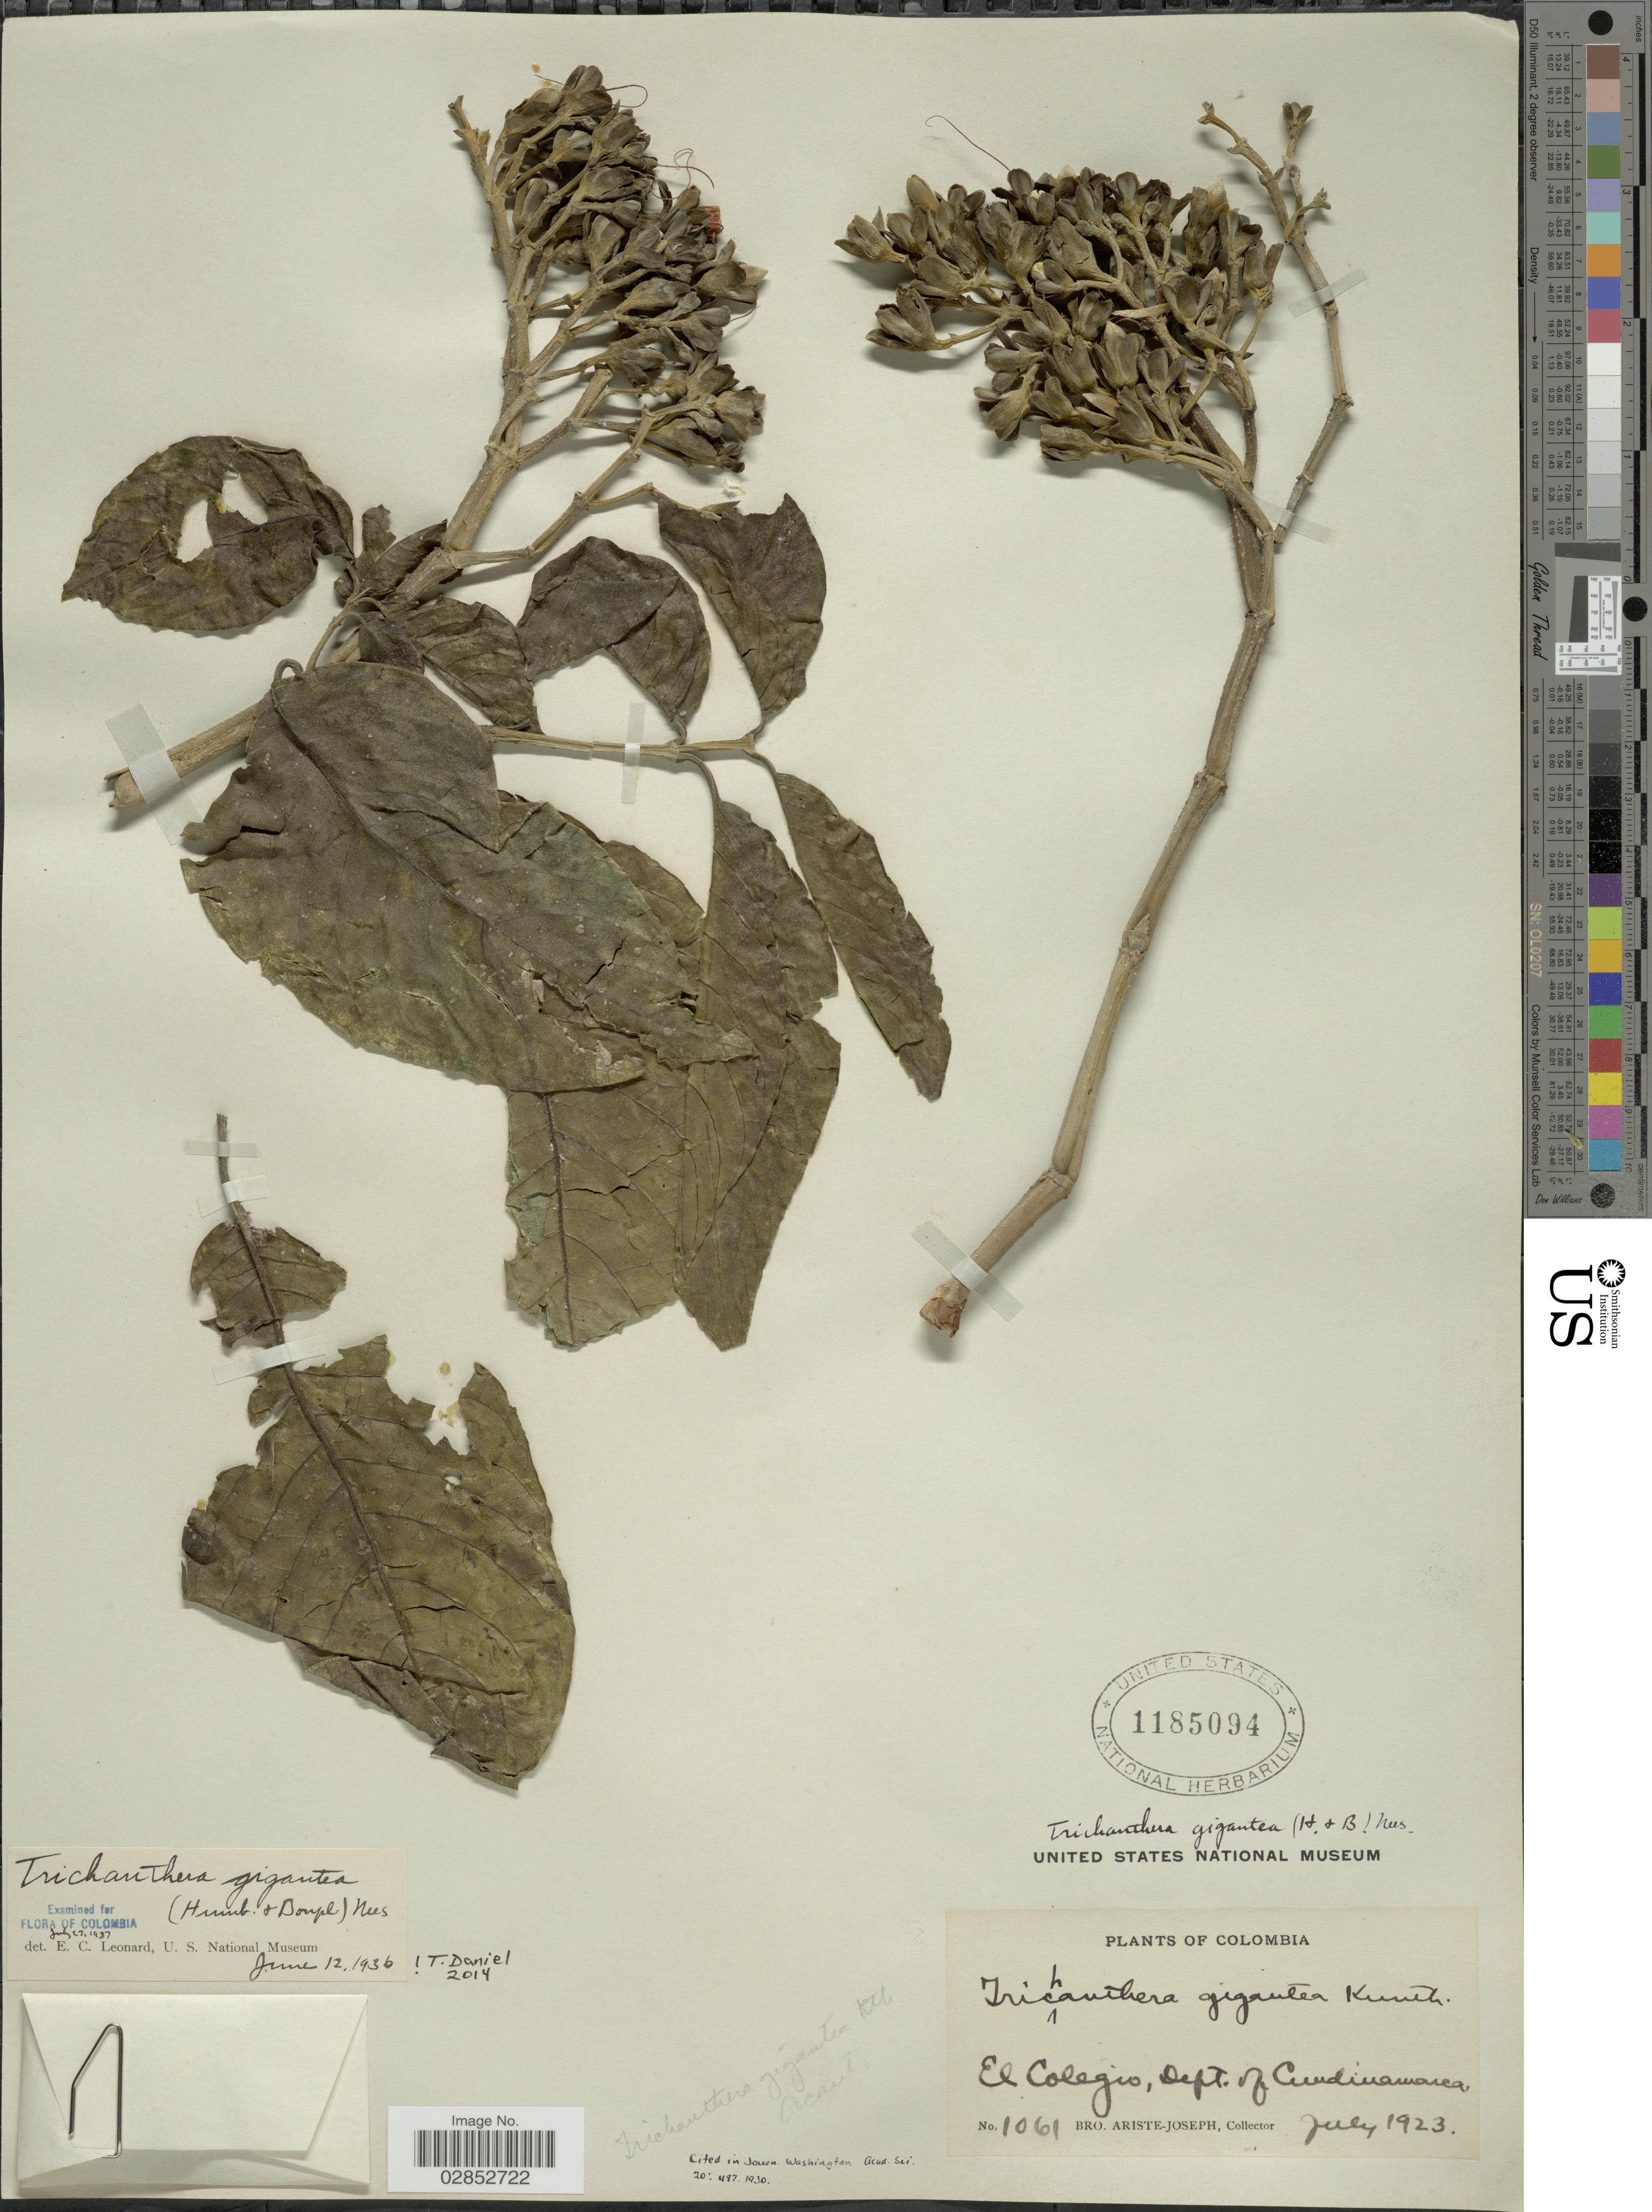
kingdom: Plantae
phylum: Tracheophyta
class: Magnoliopsida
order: Lamiales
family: Acanthaceae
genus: Trichanthera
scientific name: Trichanthera gigantea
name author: (Bonpl.) Nees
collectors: Bro. Ariste-Joseph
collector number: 1061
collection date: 1923-07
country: Colombia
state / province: Cundinamarca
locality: El Colegio, Dept. of Cundinamarca.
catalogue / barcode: US 1185094